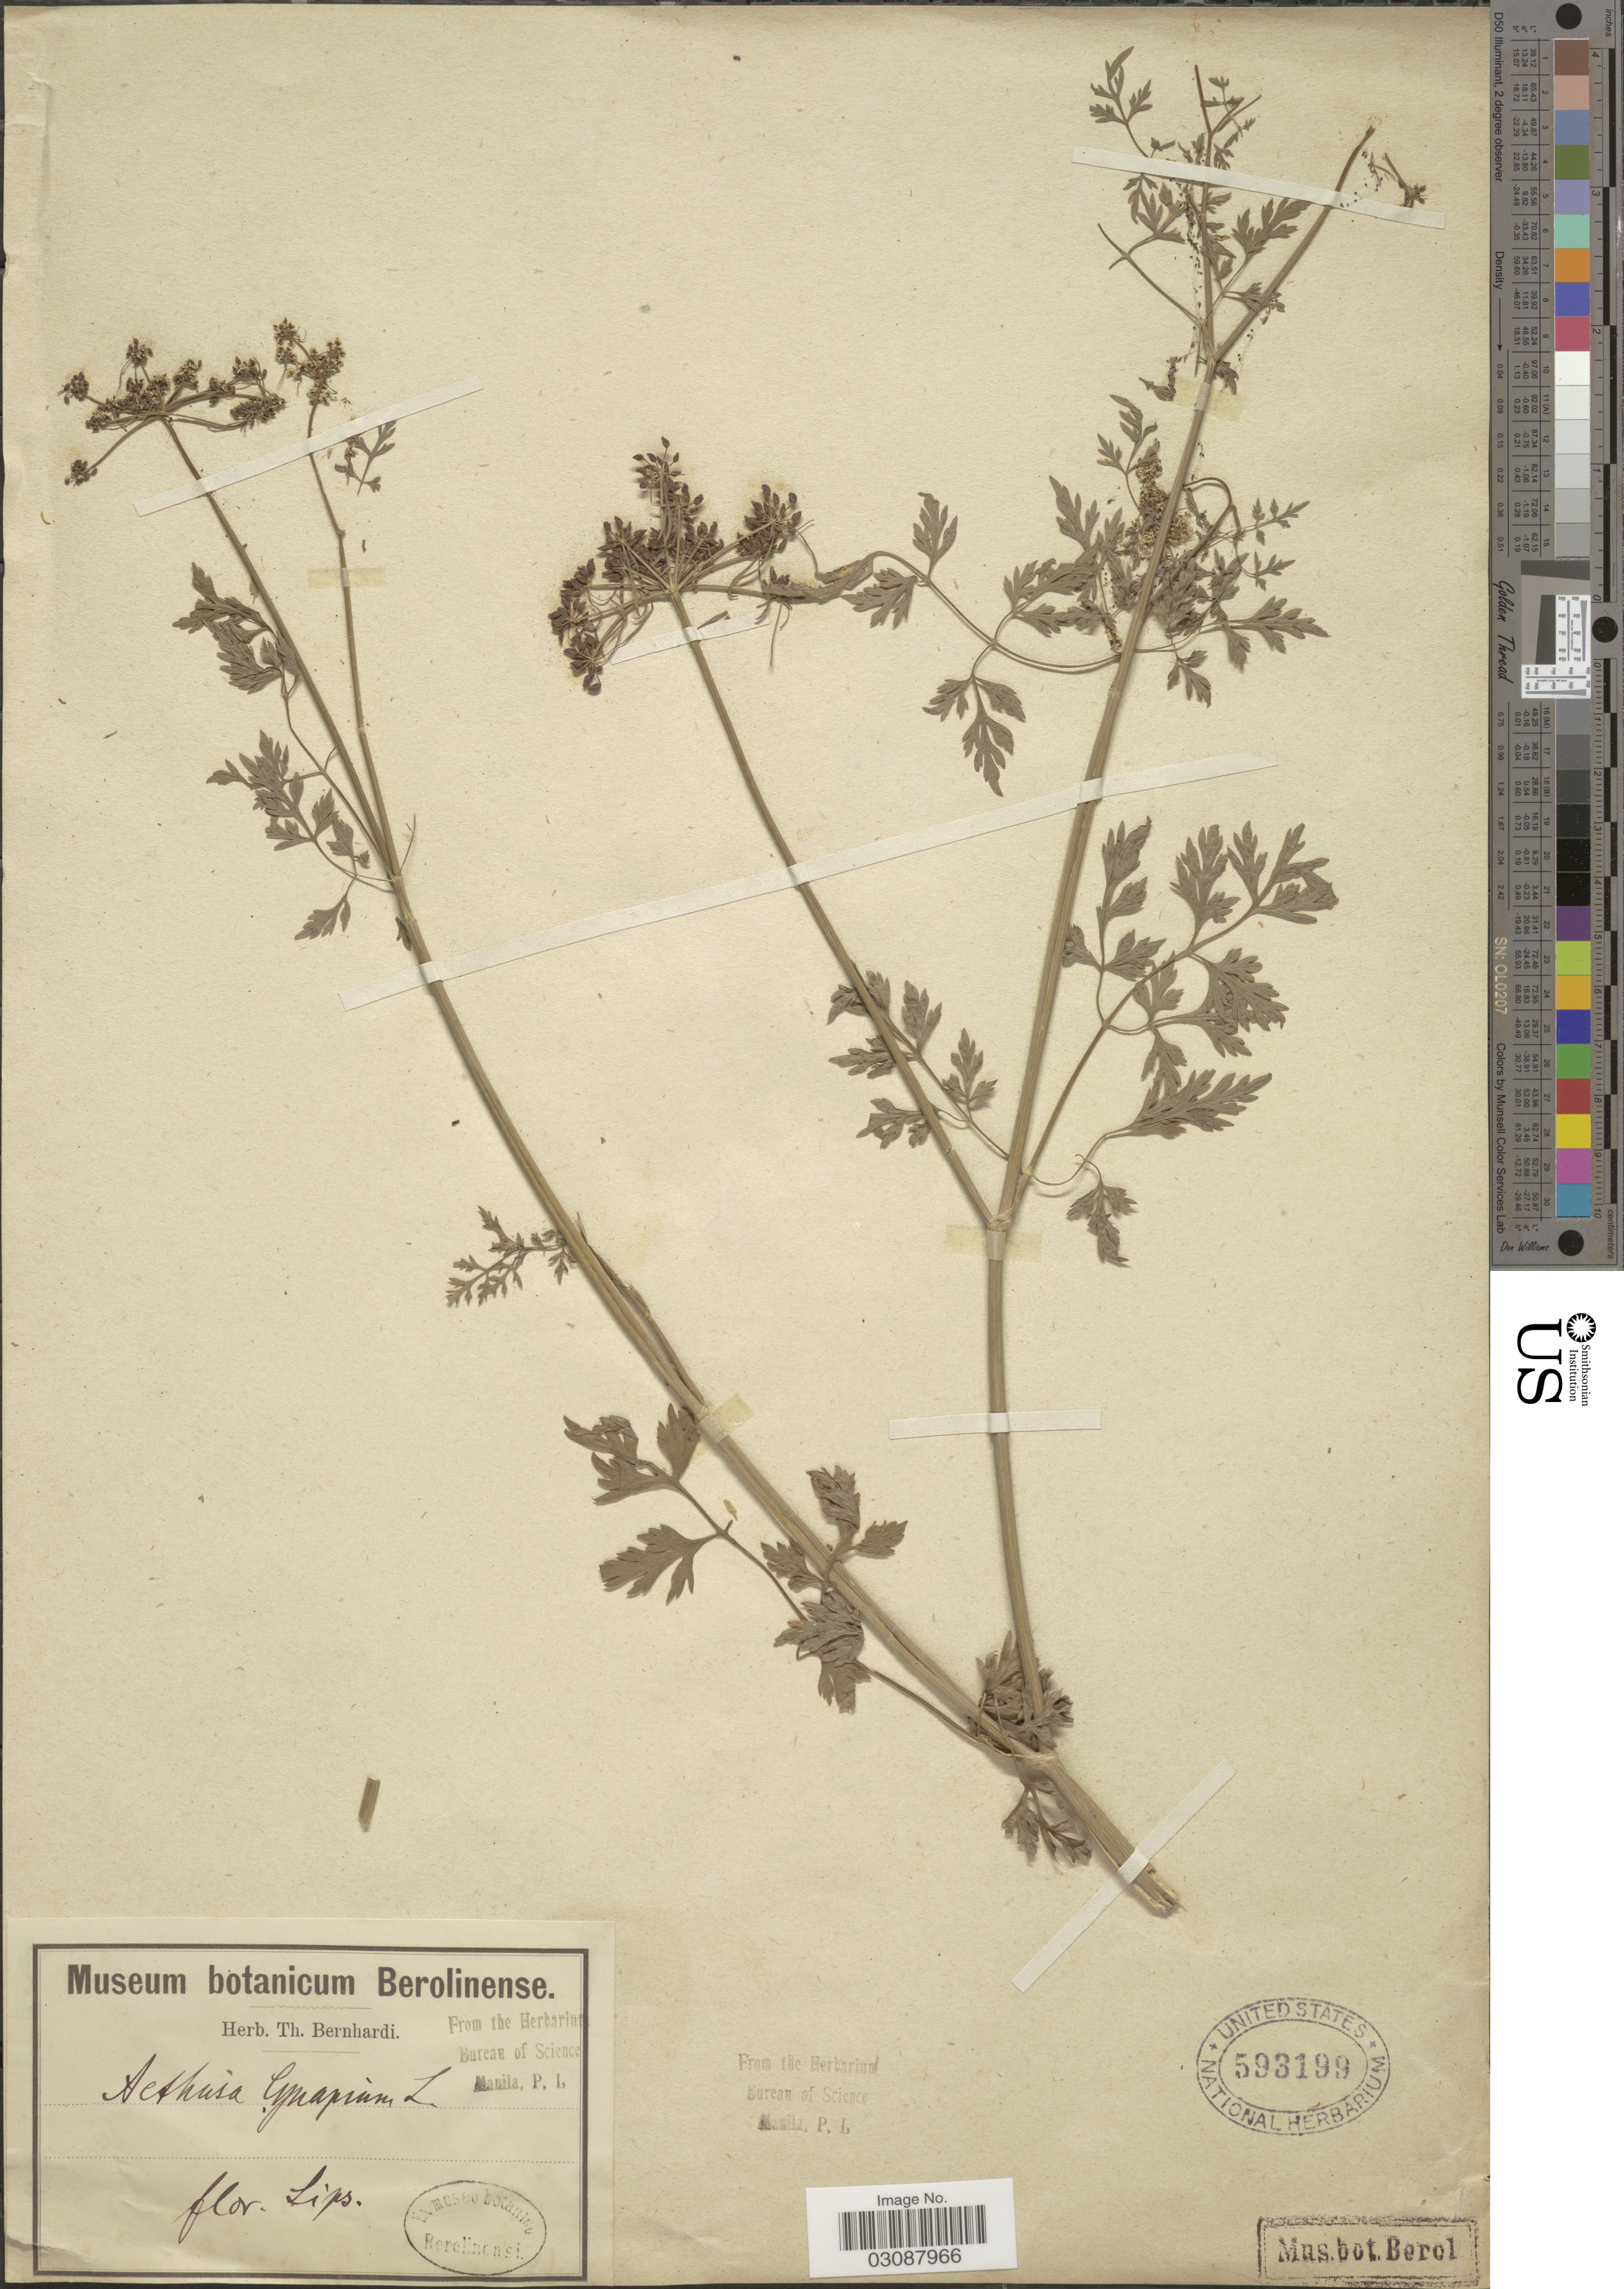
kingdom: Plantae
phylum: Tracheophyta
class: Magnoliopsida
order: Apiales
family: Apiaceae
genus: Aethusa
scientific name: Aethusa cynapium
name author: L.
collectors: Ex herb. Th. Bernhardi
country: Germany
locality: Lips.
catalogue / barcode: US 593199